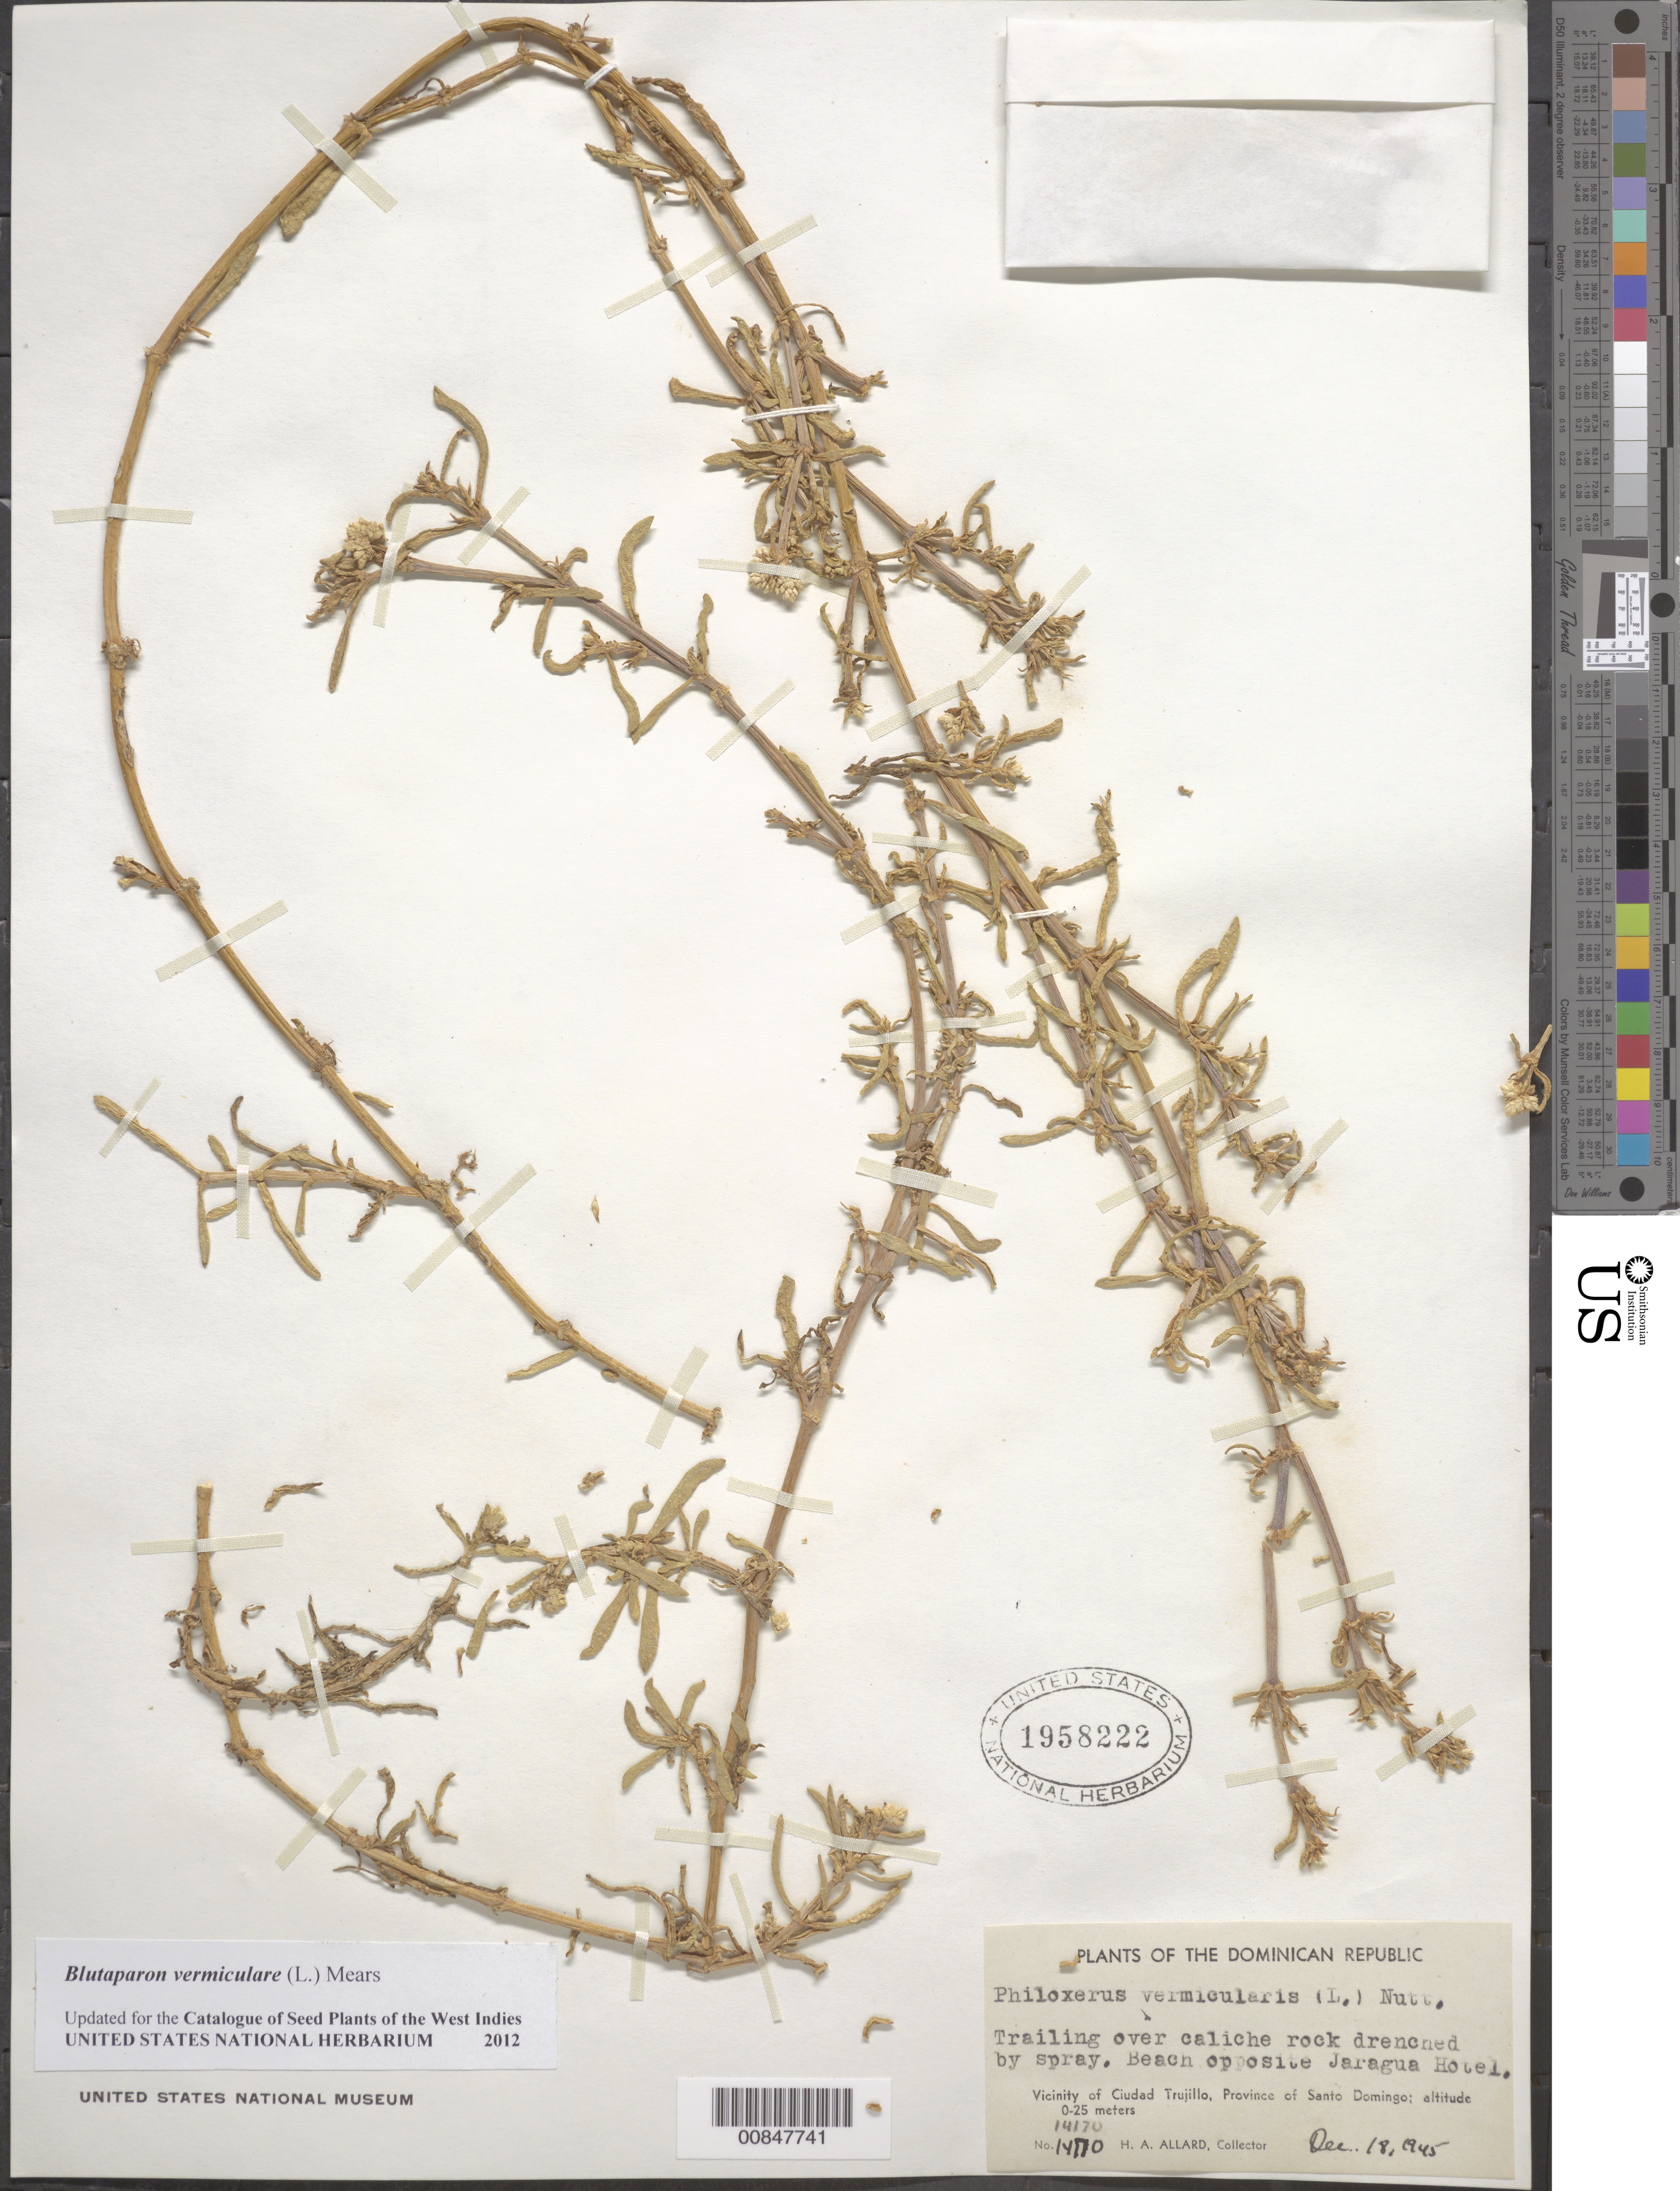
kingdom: Plantae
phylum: Tracheophyta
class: Magnoliopsida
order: Caryophyllales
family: Amaranthaceae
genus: Gomphrena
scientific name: Gomphrena vermicularis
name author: L.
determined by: Strong, Mark T., (BOT), Smithsonian Institution - National Museum of Natural History (UNITED STATES)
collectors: H. A. Allard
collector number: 14170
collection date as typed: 18 Dec 1945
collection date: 1945-12-18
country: Dominican Republic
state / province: Distrito Nacional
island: Hispaniola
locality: Vicinity of Ciudad Trujillo, Province of Santo Domingo (obsolete). Beach opposite Jaragua Hotel.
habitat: Over caliche rock denched by spray. Beach.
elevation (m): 0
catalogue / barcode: US 1958222